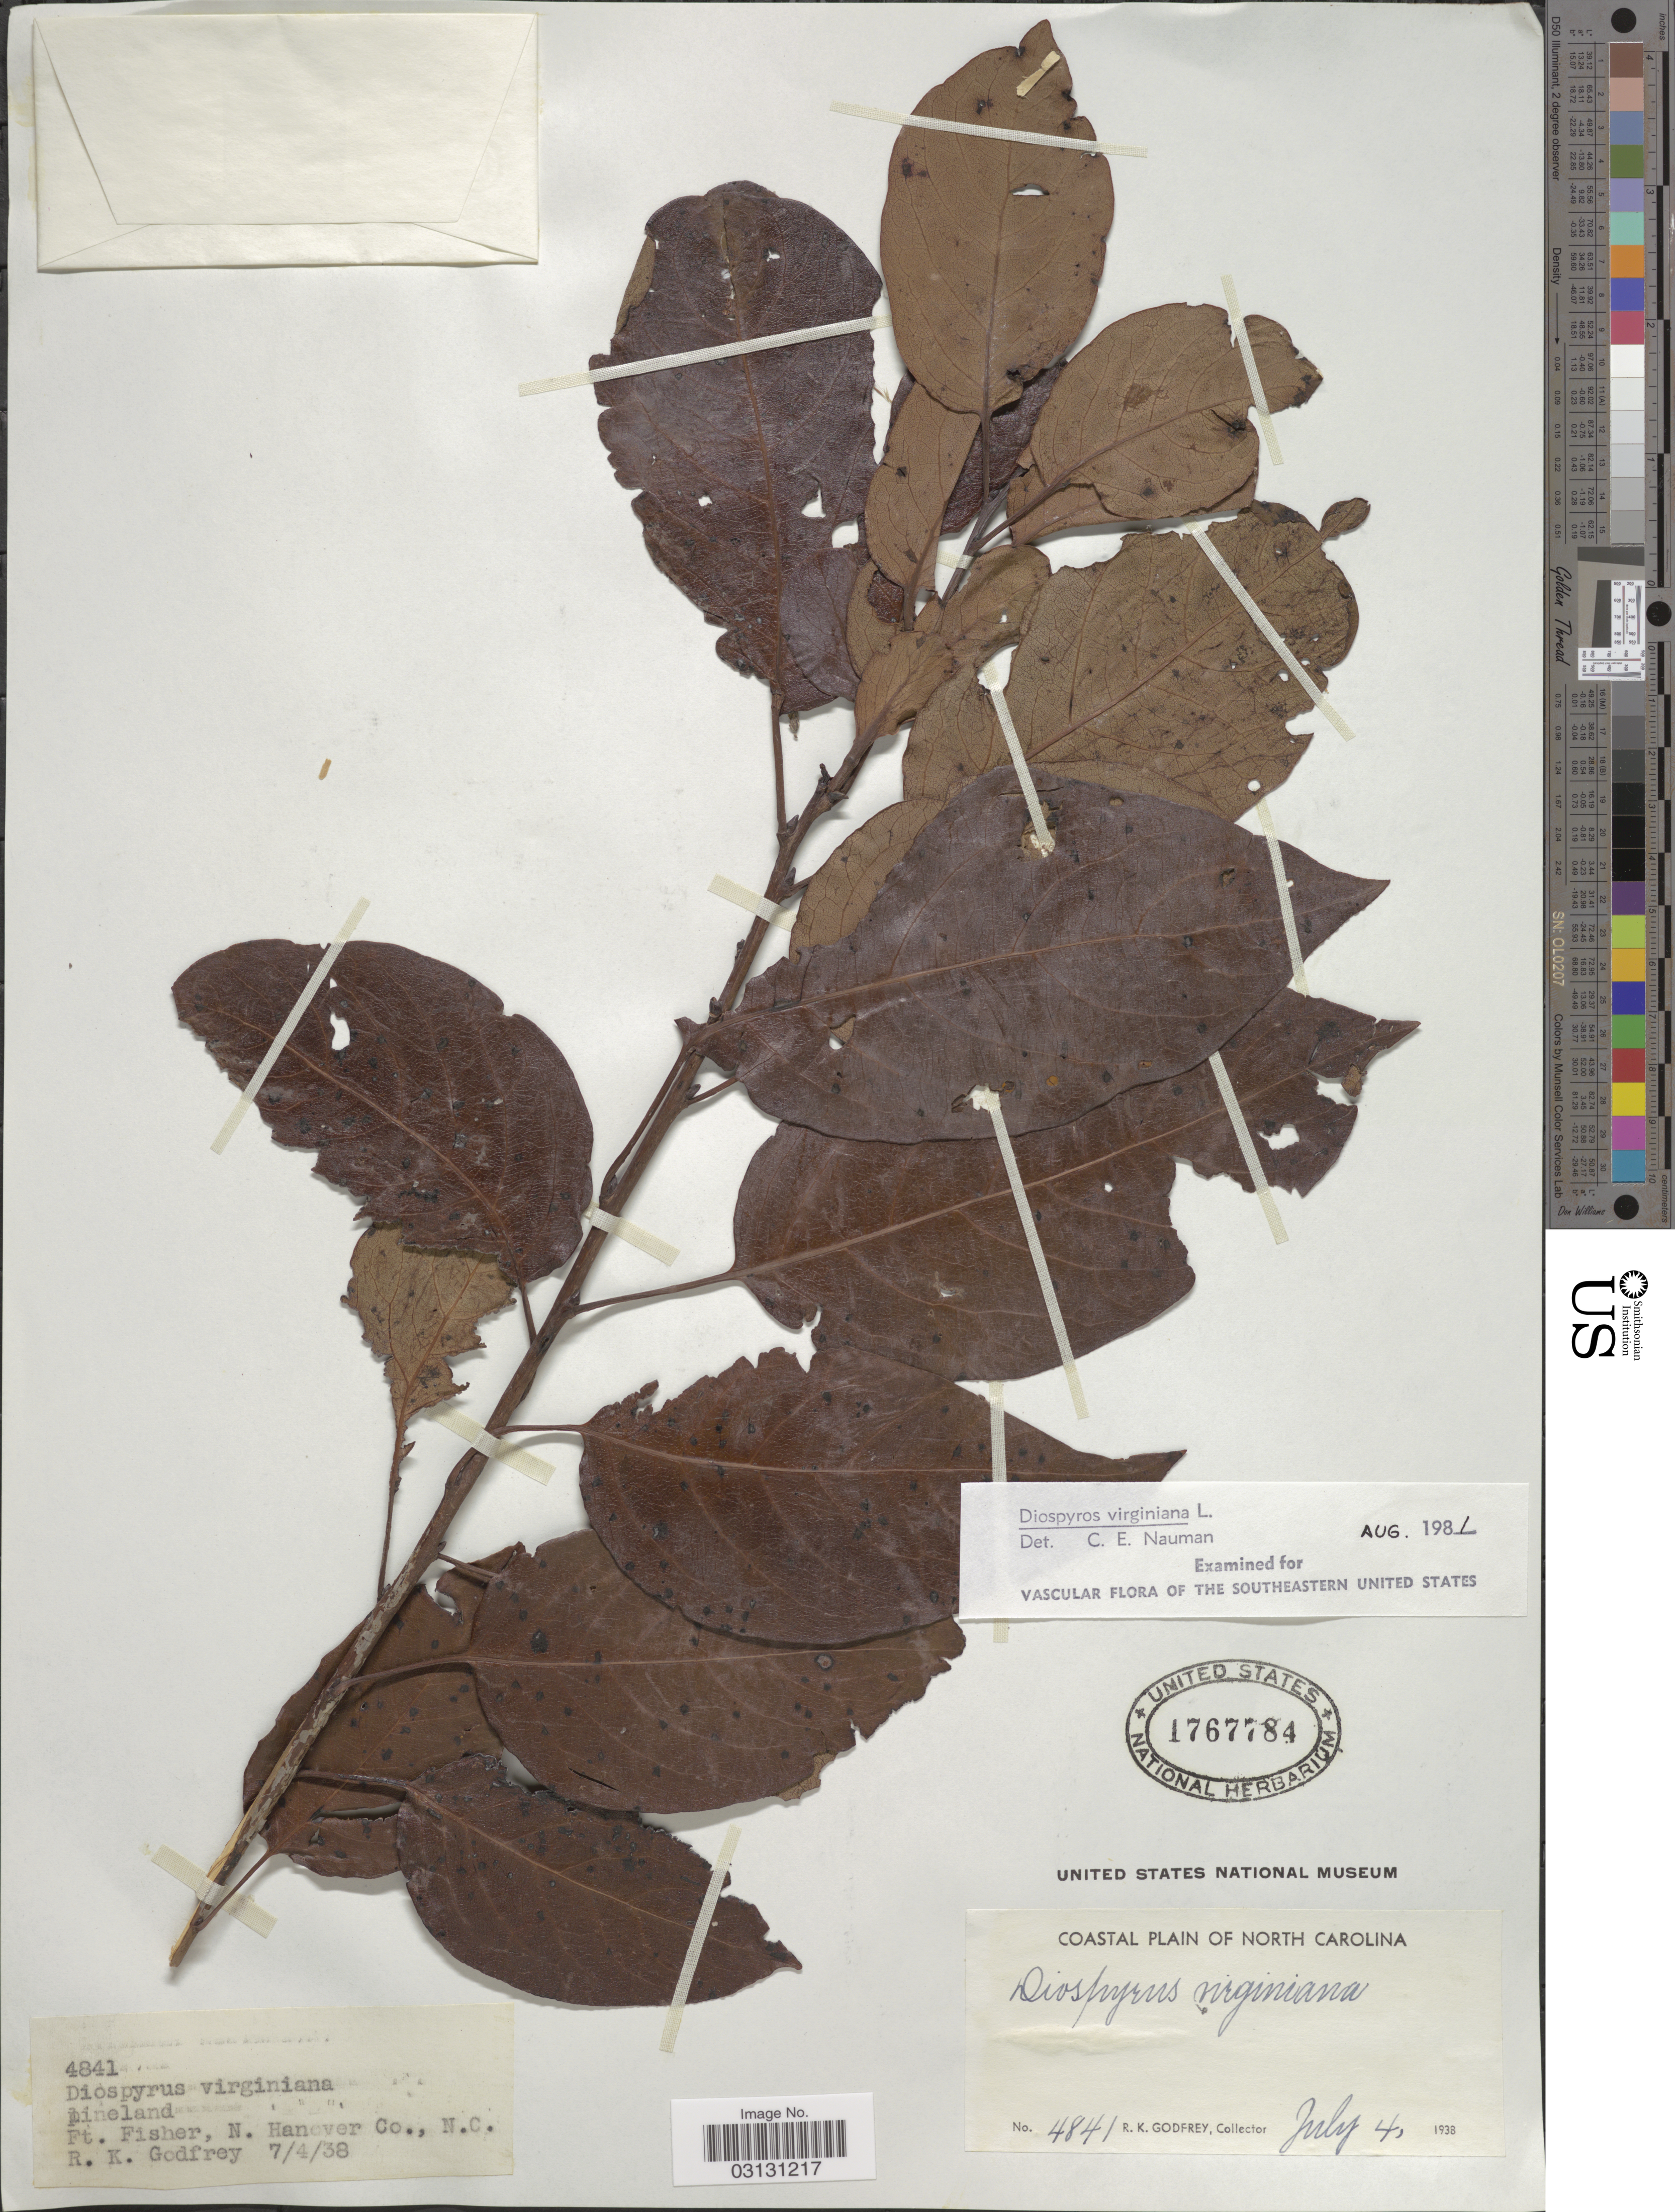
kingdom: Plantae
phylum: Tracheophyta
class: Magnoliopsida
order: Ericales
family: Ebenaceae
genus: Diospyros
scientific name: Diospyros virginiana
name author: L.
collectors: R. K. Godfrey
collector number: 4841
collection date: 1938-07-04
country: United States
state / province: North Carolina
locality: Coastal Plain of North Carolina. Ft. Fisher, N. Hanover Co.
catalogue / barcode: US 1767784